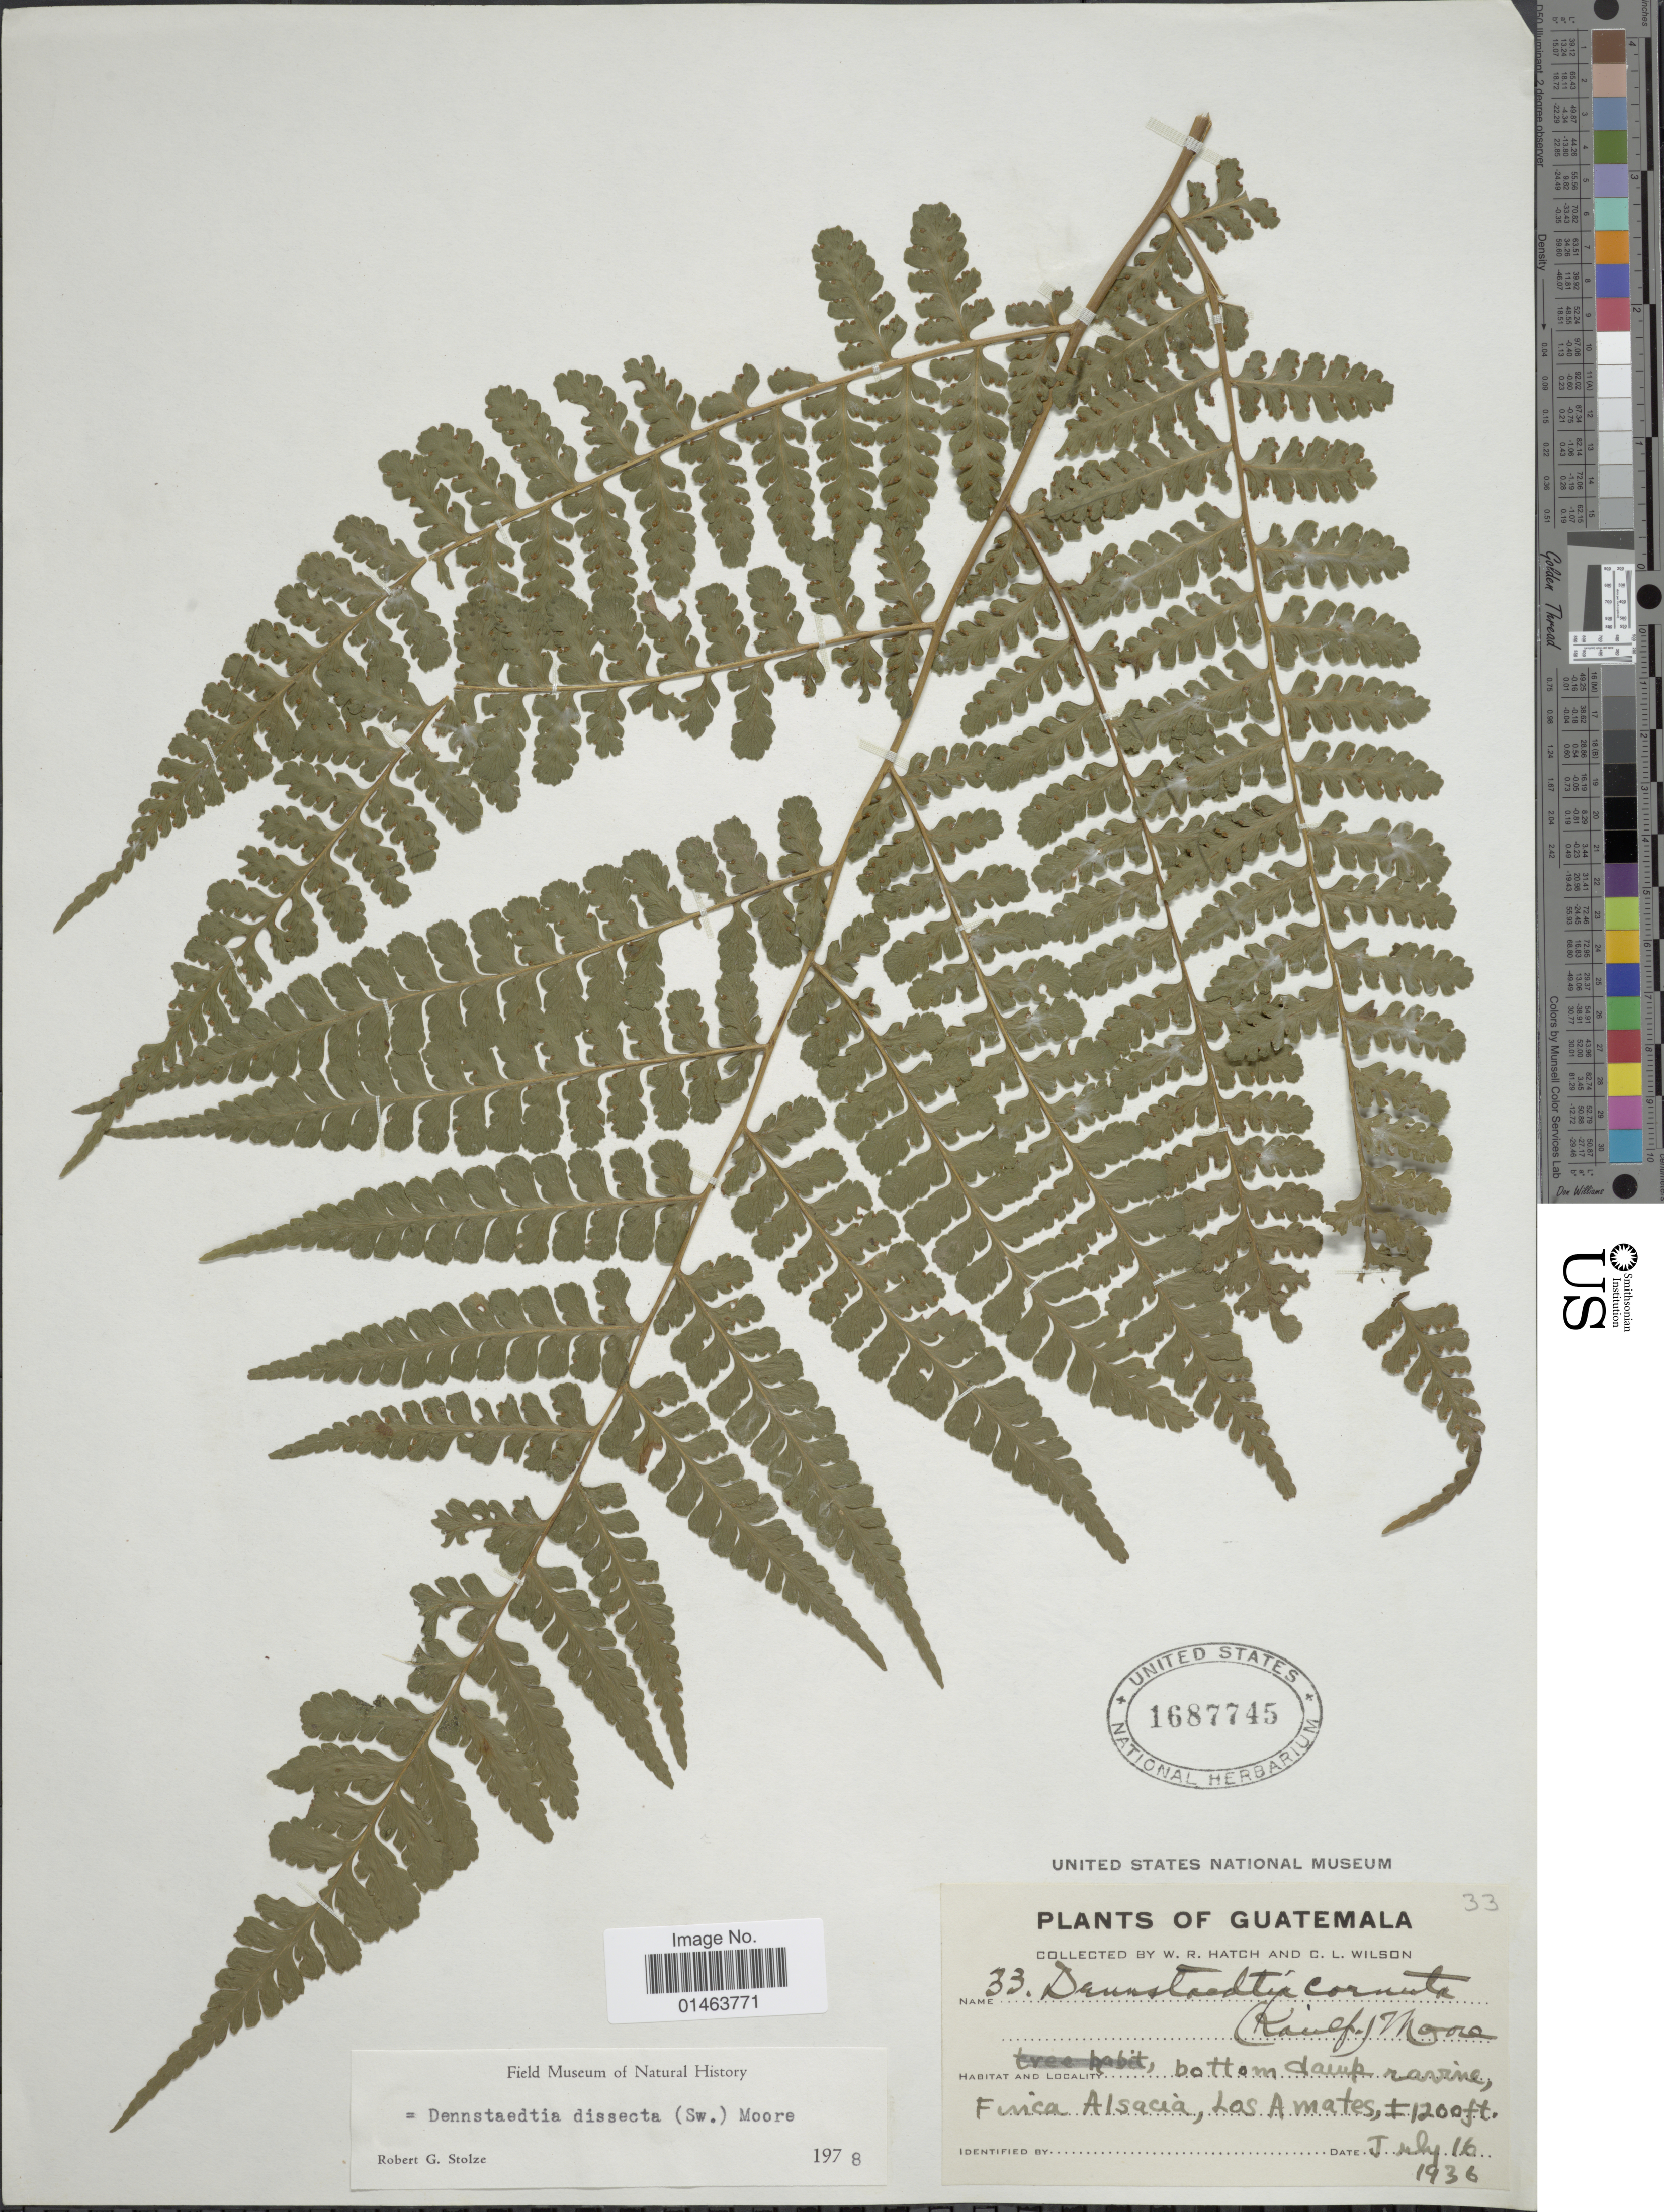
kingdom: Plantae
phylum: Tracheophyta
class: Polypodiopsida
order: Polypodiales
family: Dennstaedtiaceae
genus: Dennstaedtia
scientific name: Dennstaedtia auriculata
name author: Navarr. & B. Øllg.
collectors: W. Hatch & C. L. Wilson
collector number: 33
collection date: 1936-07-16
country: Guatemala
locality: Guatemala, bottom daup ravine, Finca Alsacia, Los Amates.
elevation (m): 366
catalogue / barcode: US 1687745